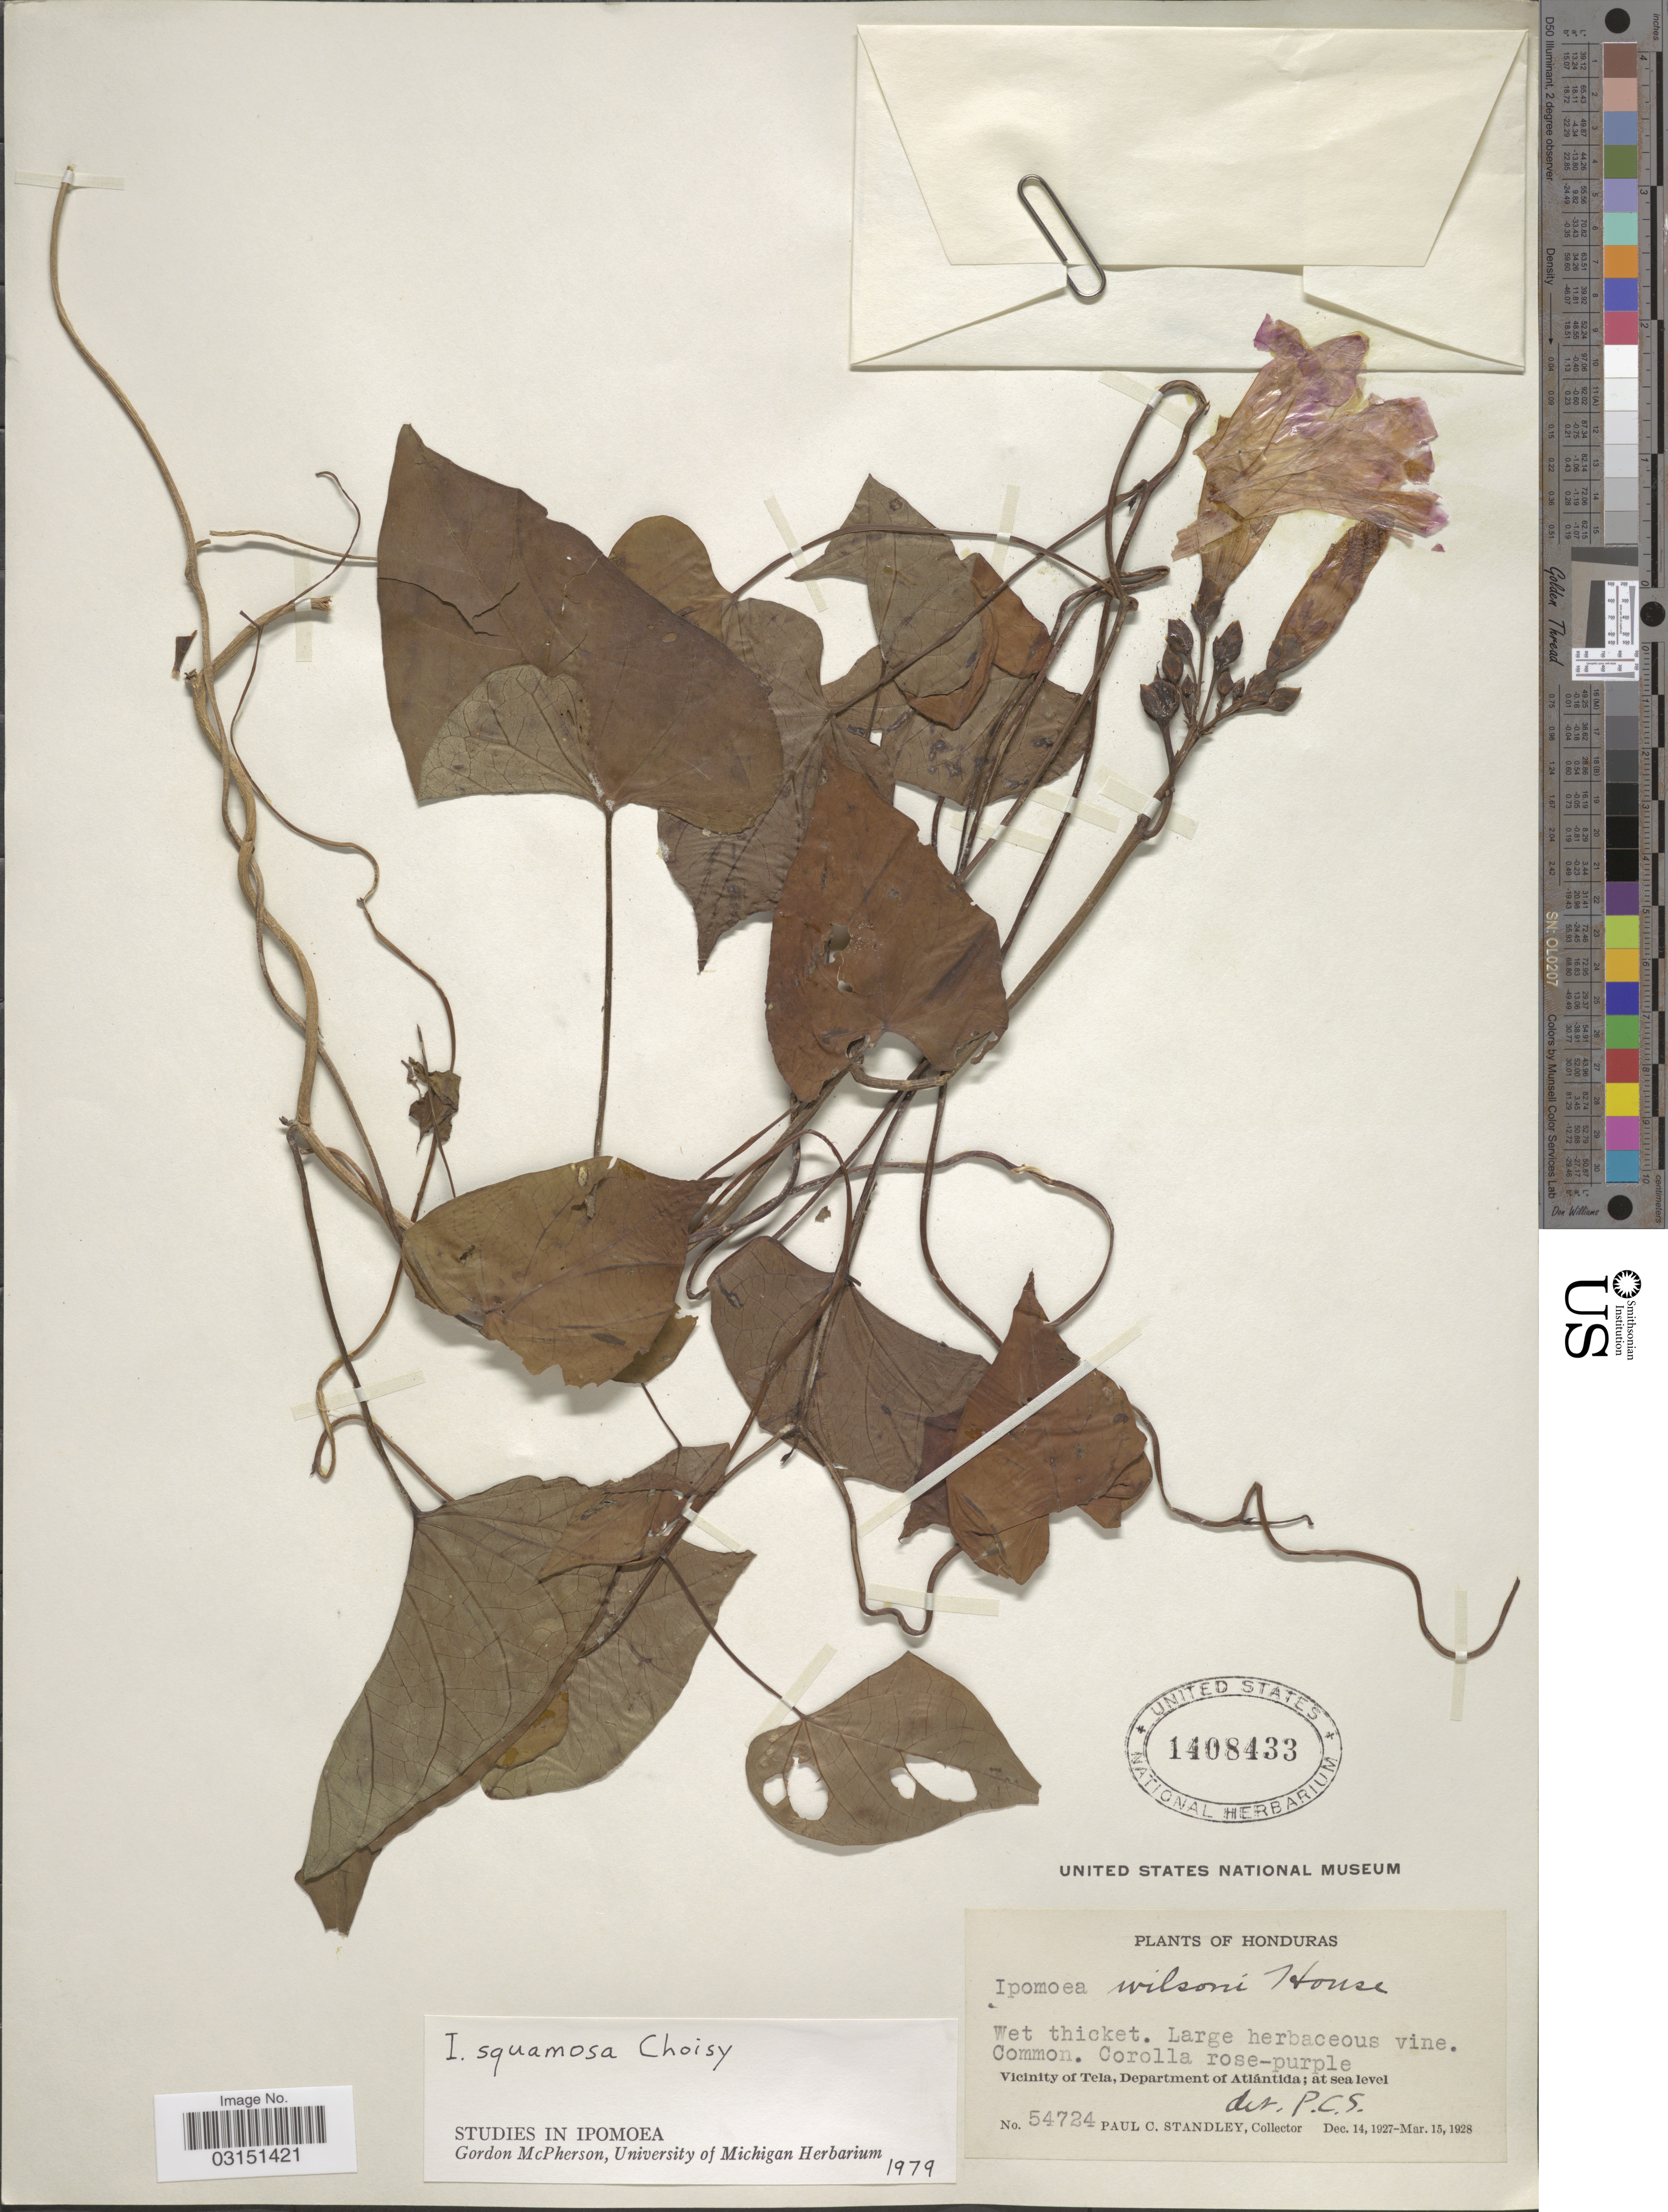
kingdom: Plantae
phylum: Tracheophyta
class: Magnoliopsida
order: Solanales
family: Convolvulaceae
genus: Ipomoea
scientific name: Ipomoea squamosa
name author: Choisy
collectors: P. C. Standley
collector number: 54724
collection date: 1927-12-14/1928-03-15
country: Honduras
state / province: Atlántida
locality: Vicinity of Tela, Department of Atlántida.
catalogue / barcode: US 1408433